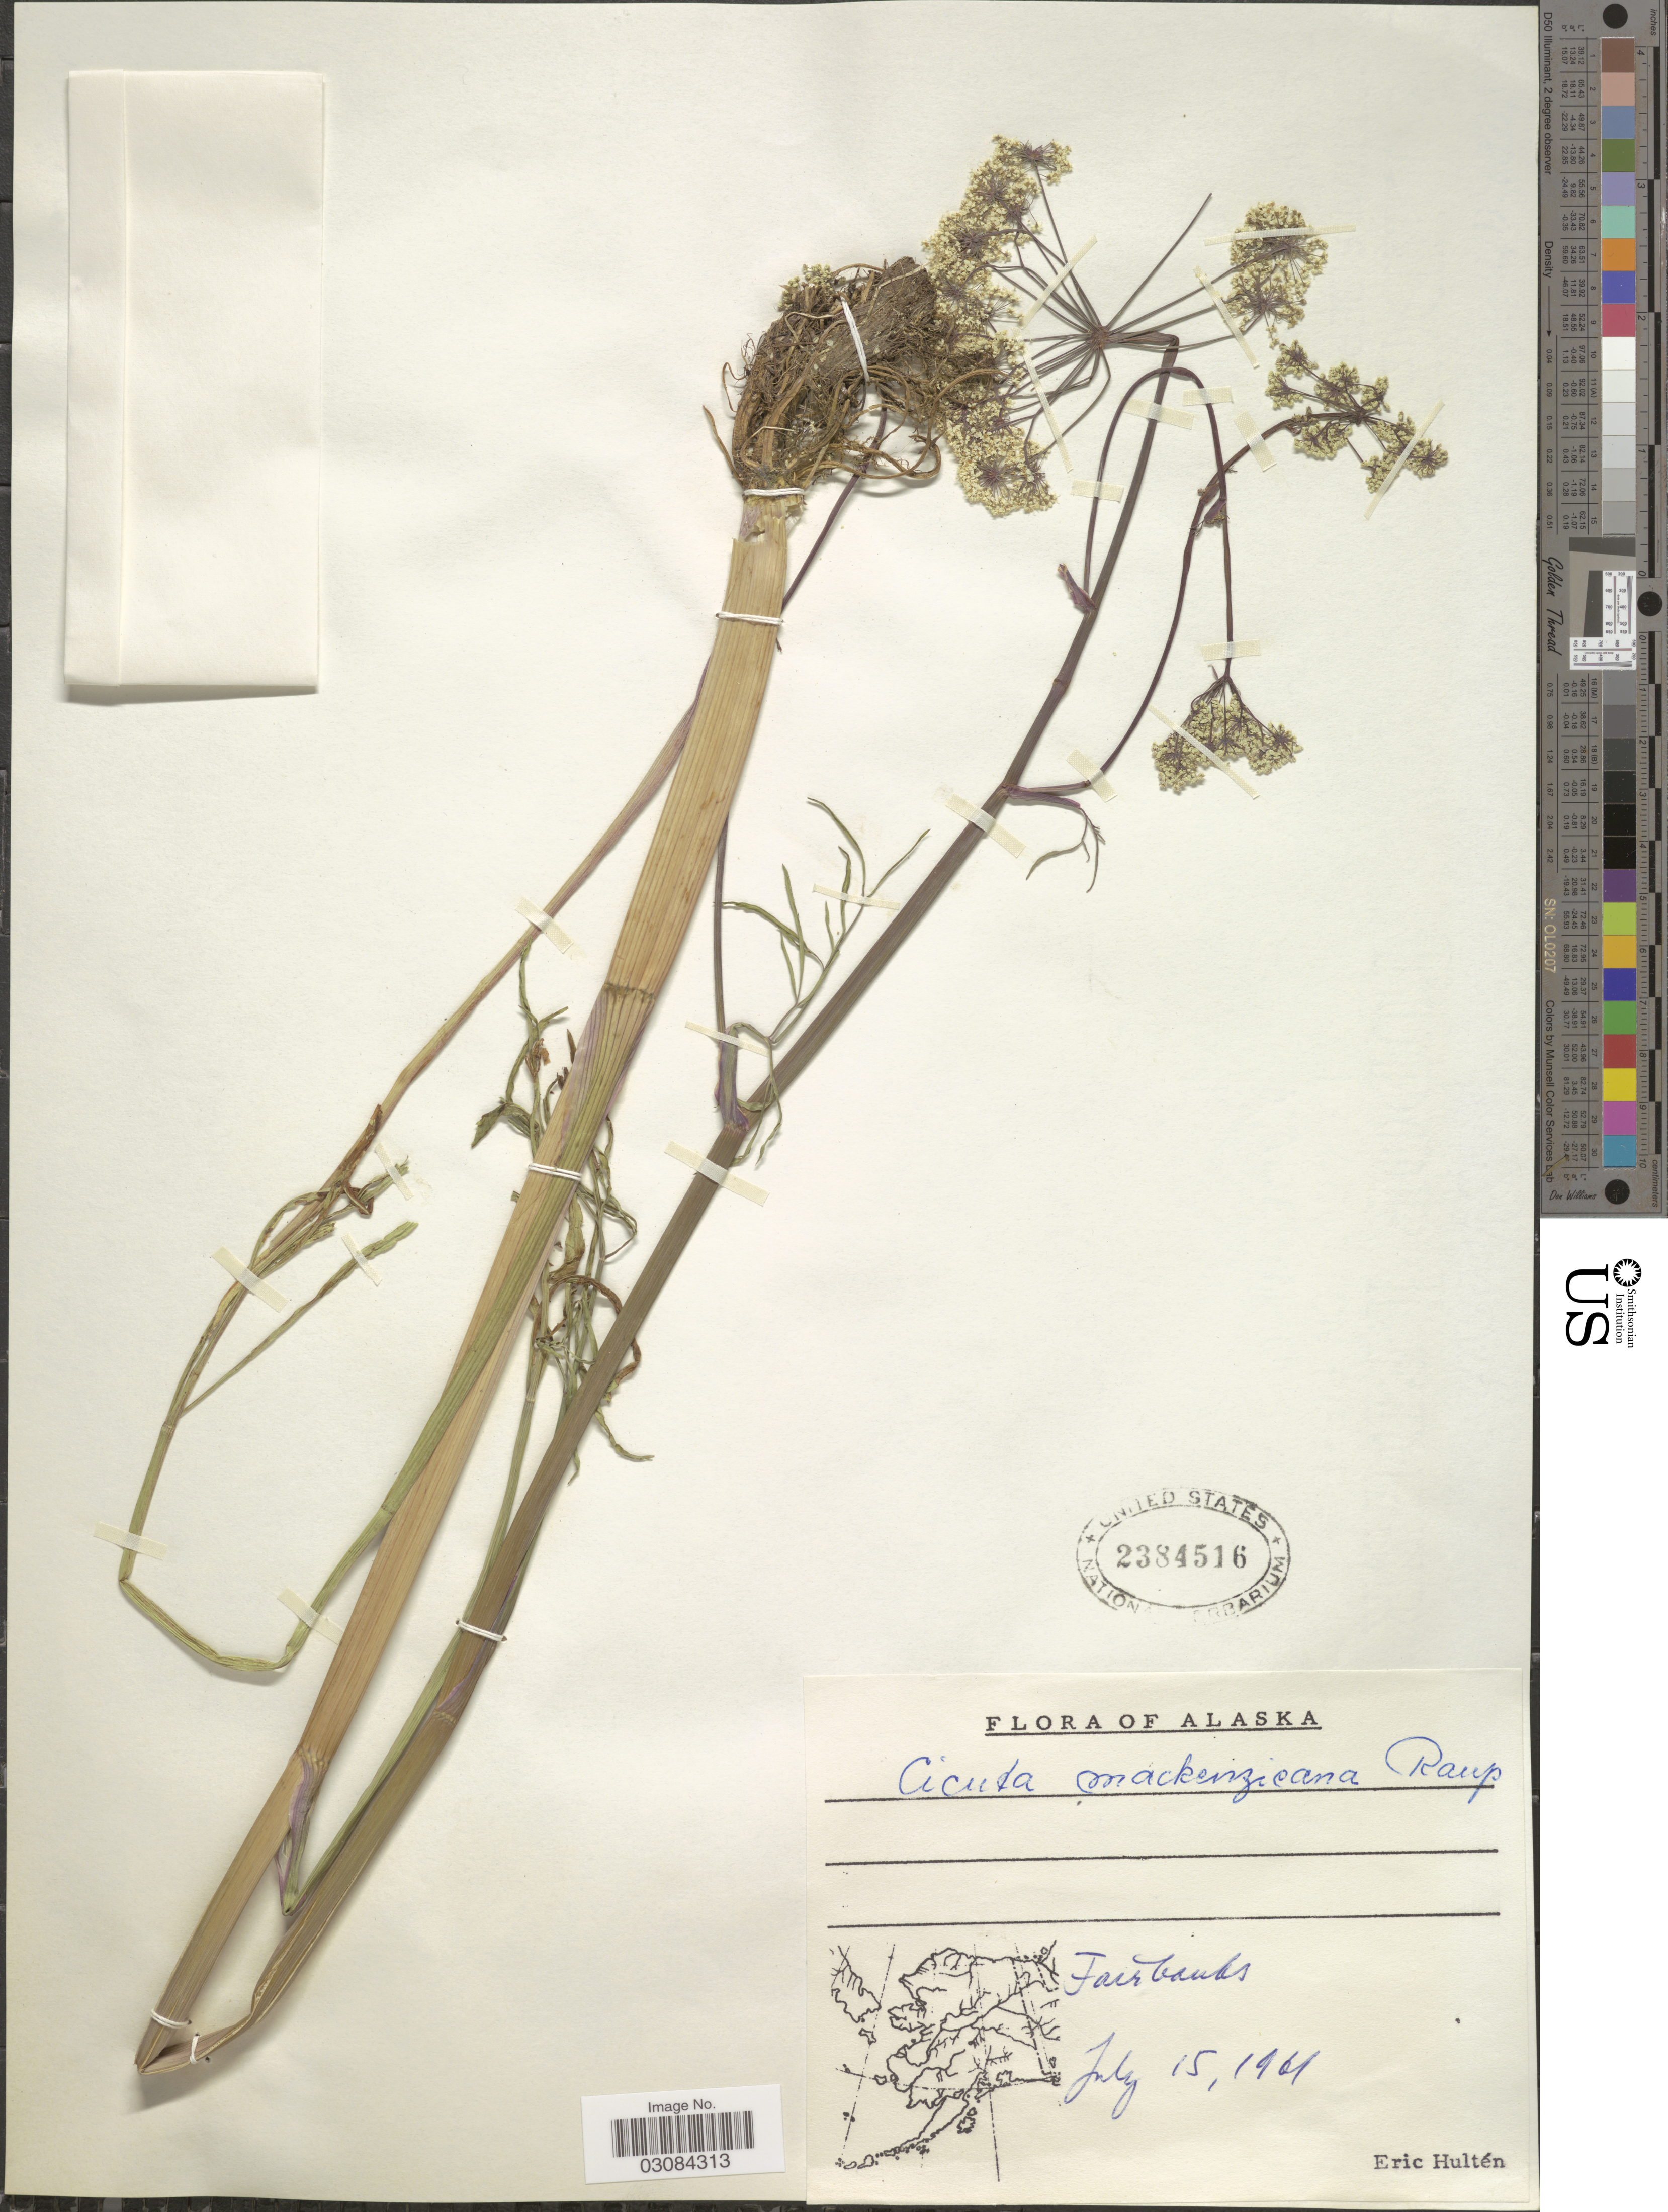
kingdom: Plantae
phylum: Tracheophyta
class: Magnoliopsida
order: Apiales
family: Apiaceae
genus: Cicuta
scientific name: Cicuta mackenzieana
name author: Raup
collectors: E. G. Hultén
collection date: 1961-07-15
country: United States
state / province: Alaska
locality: Fairbanks.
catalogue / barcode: US 2384516